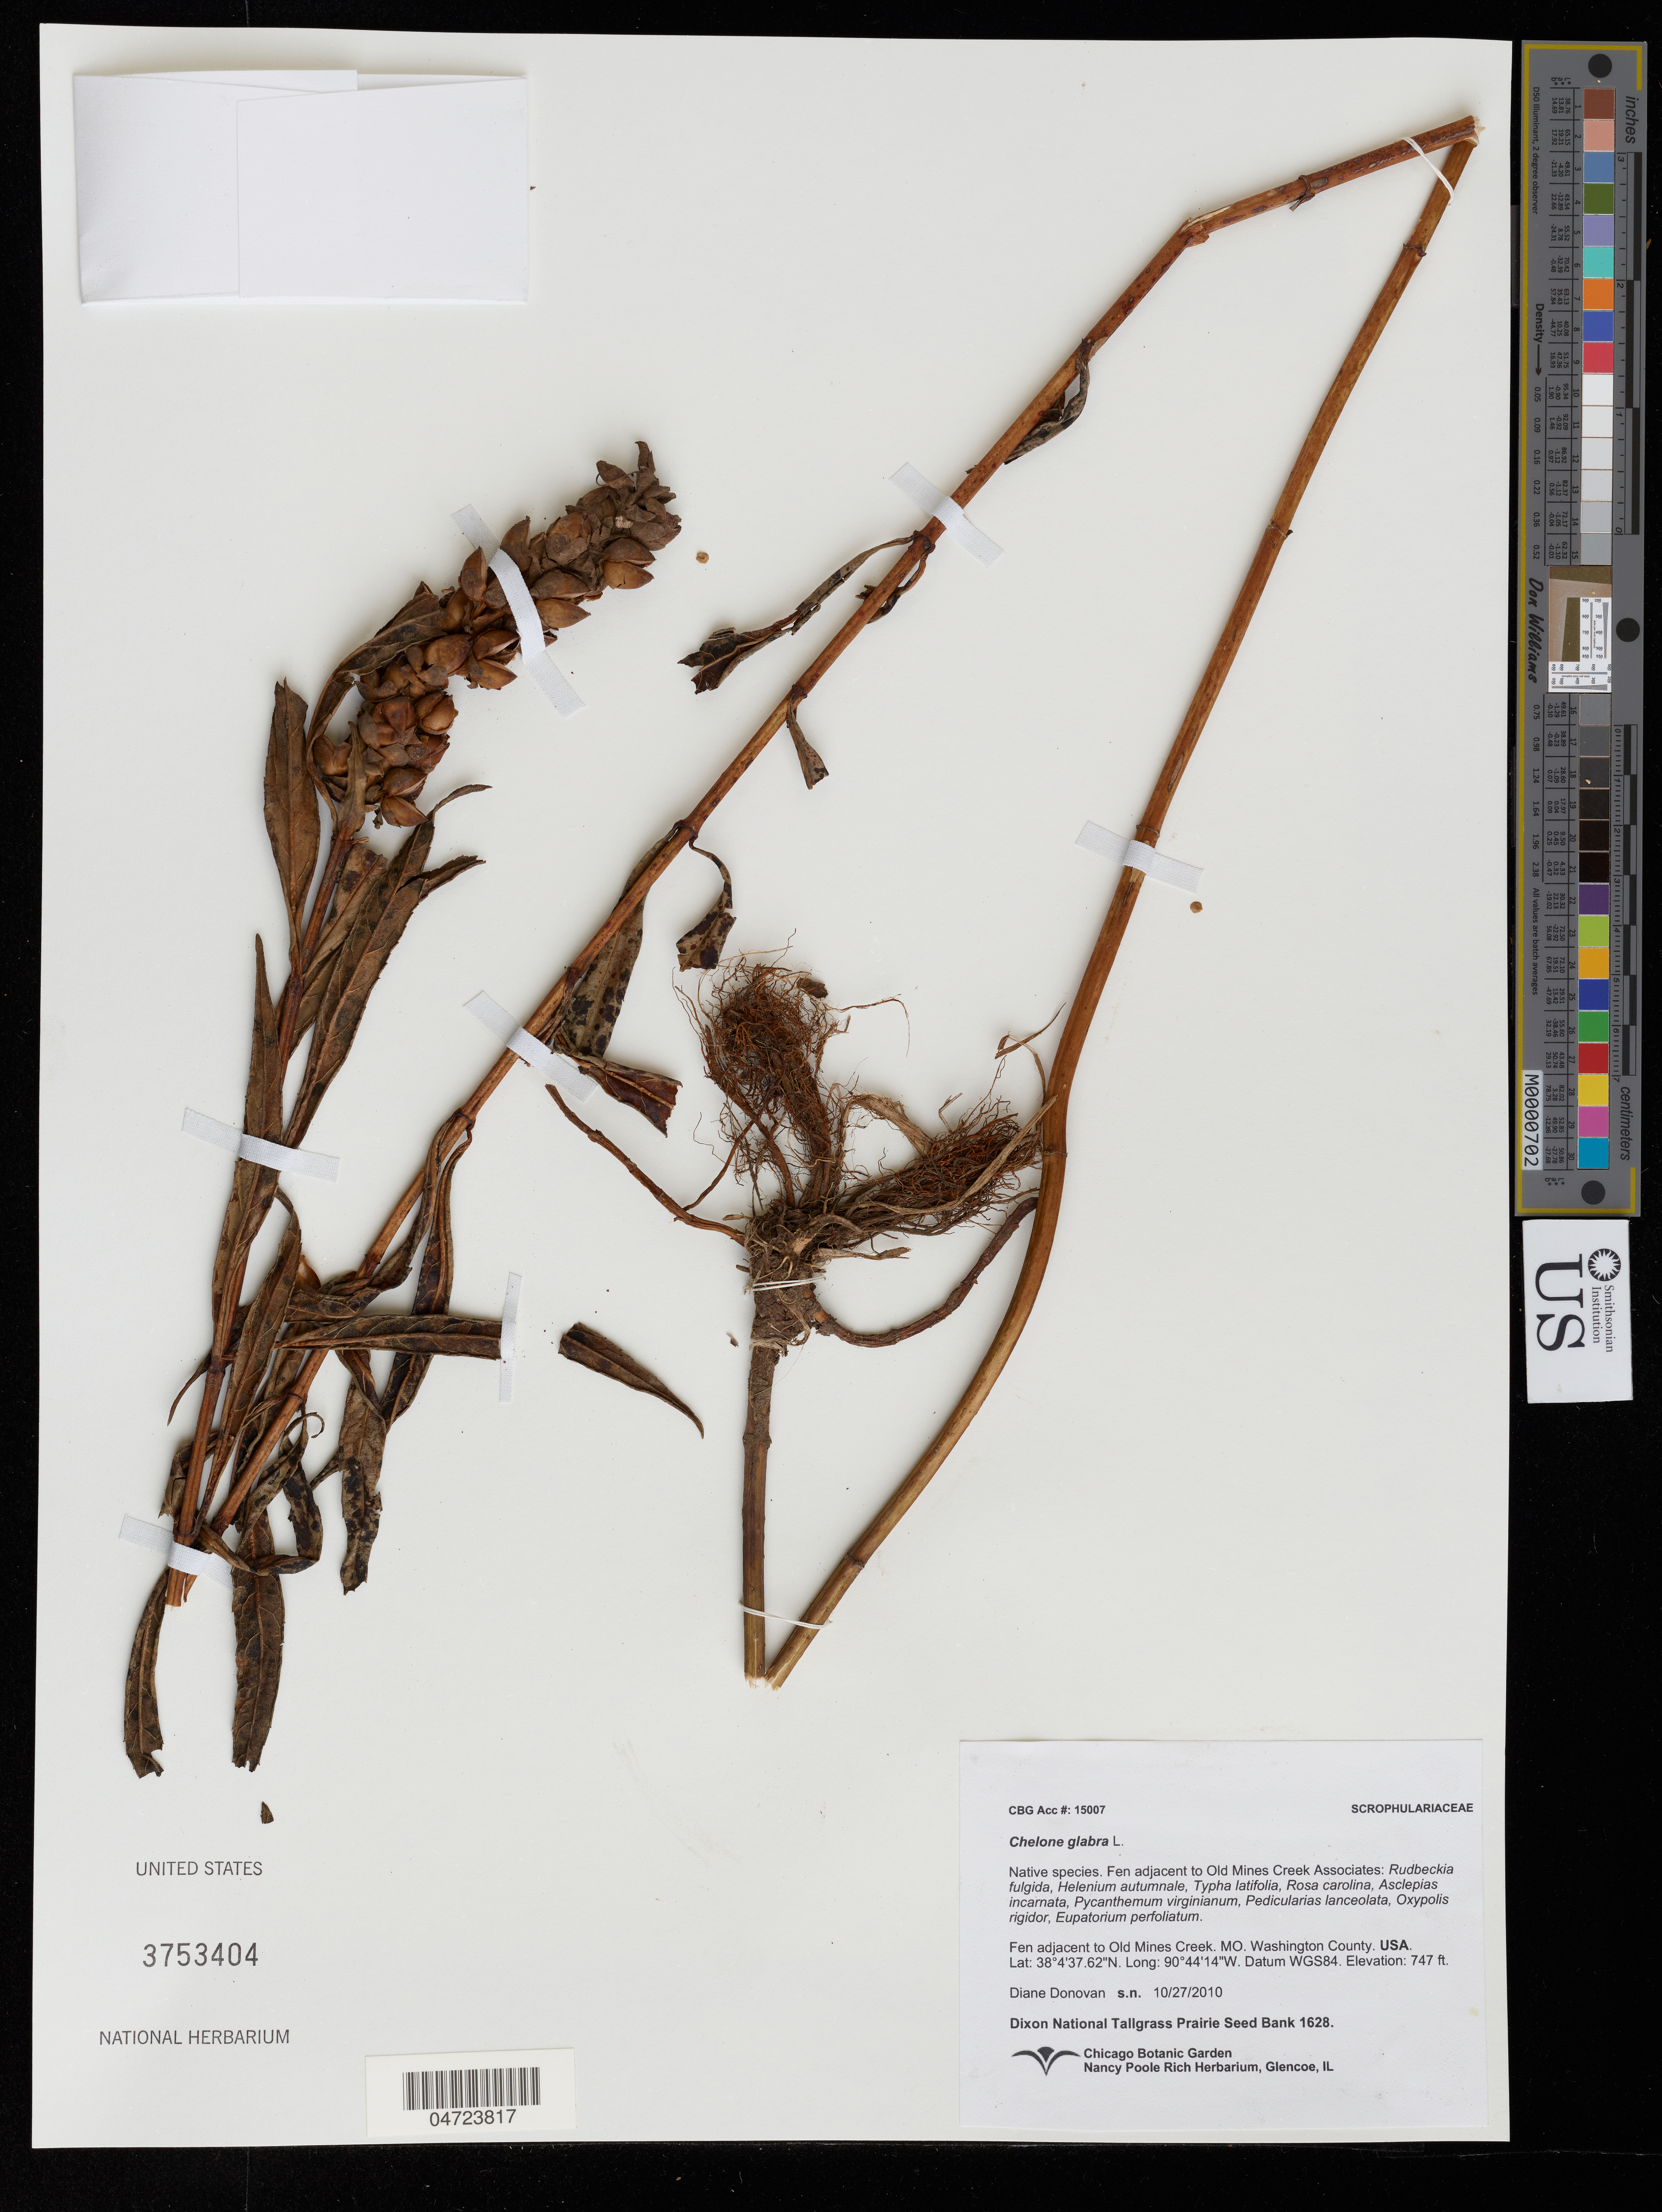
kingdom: Plantae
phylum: Tracheophyta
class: Magnoliopsida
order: Lamiales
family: Plantaginaceae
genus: Chelone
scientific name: Chelone glabra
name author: L.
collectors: D. Donovan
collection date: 2010-10-27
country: United States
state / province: Missouri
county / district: Washington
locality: Fen adjacent to Old Mines Creek. Washington County.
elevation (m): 228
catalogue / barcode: US 3753404